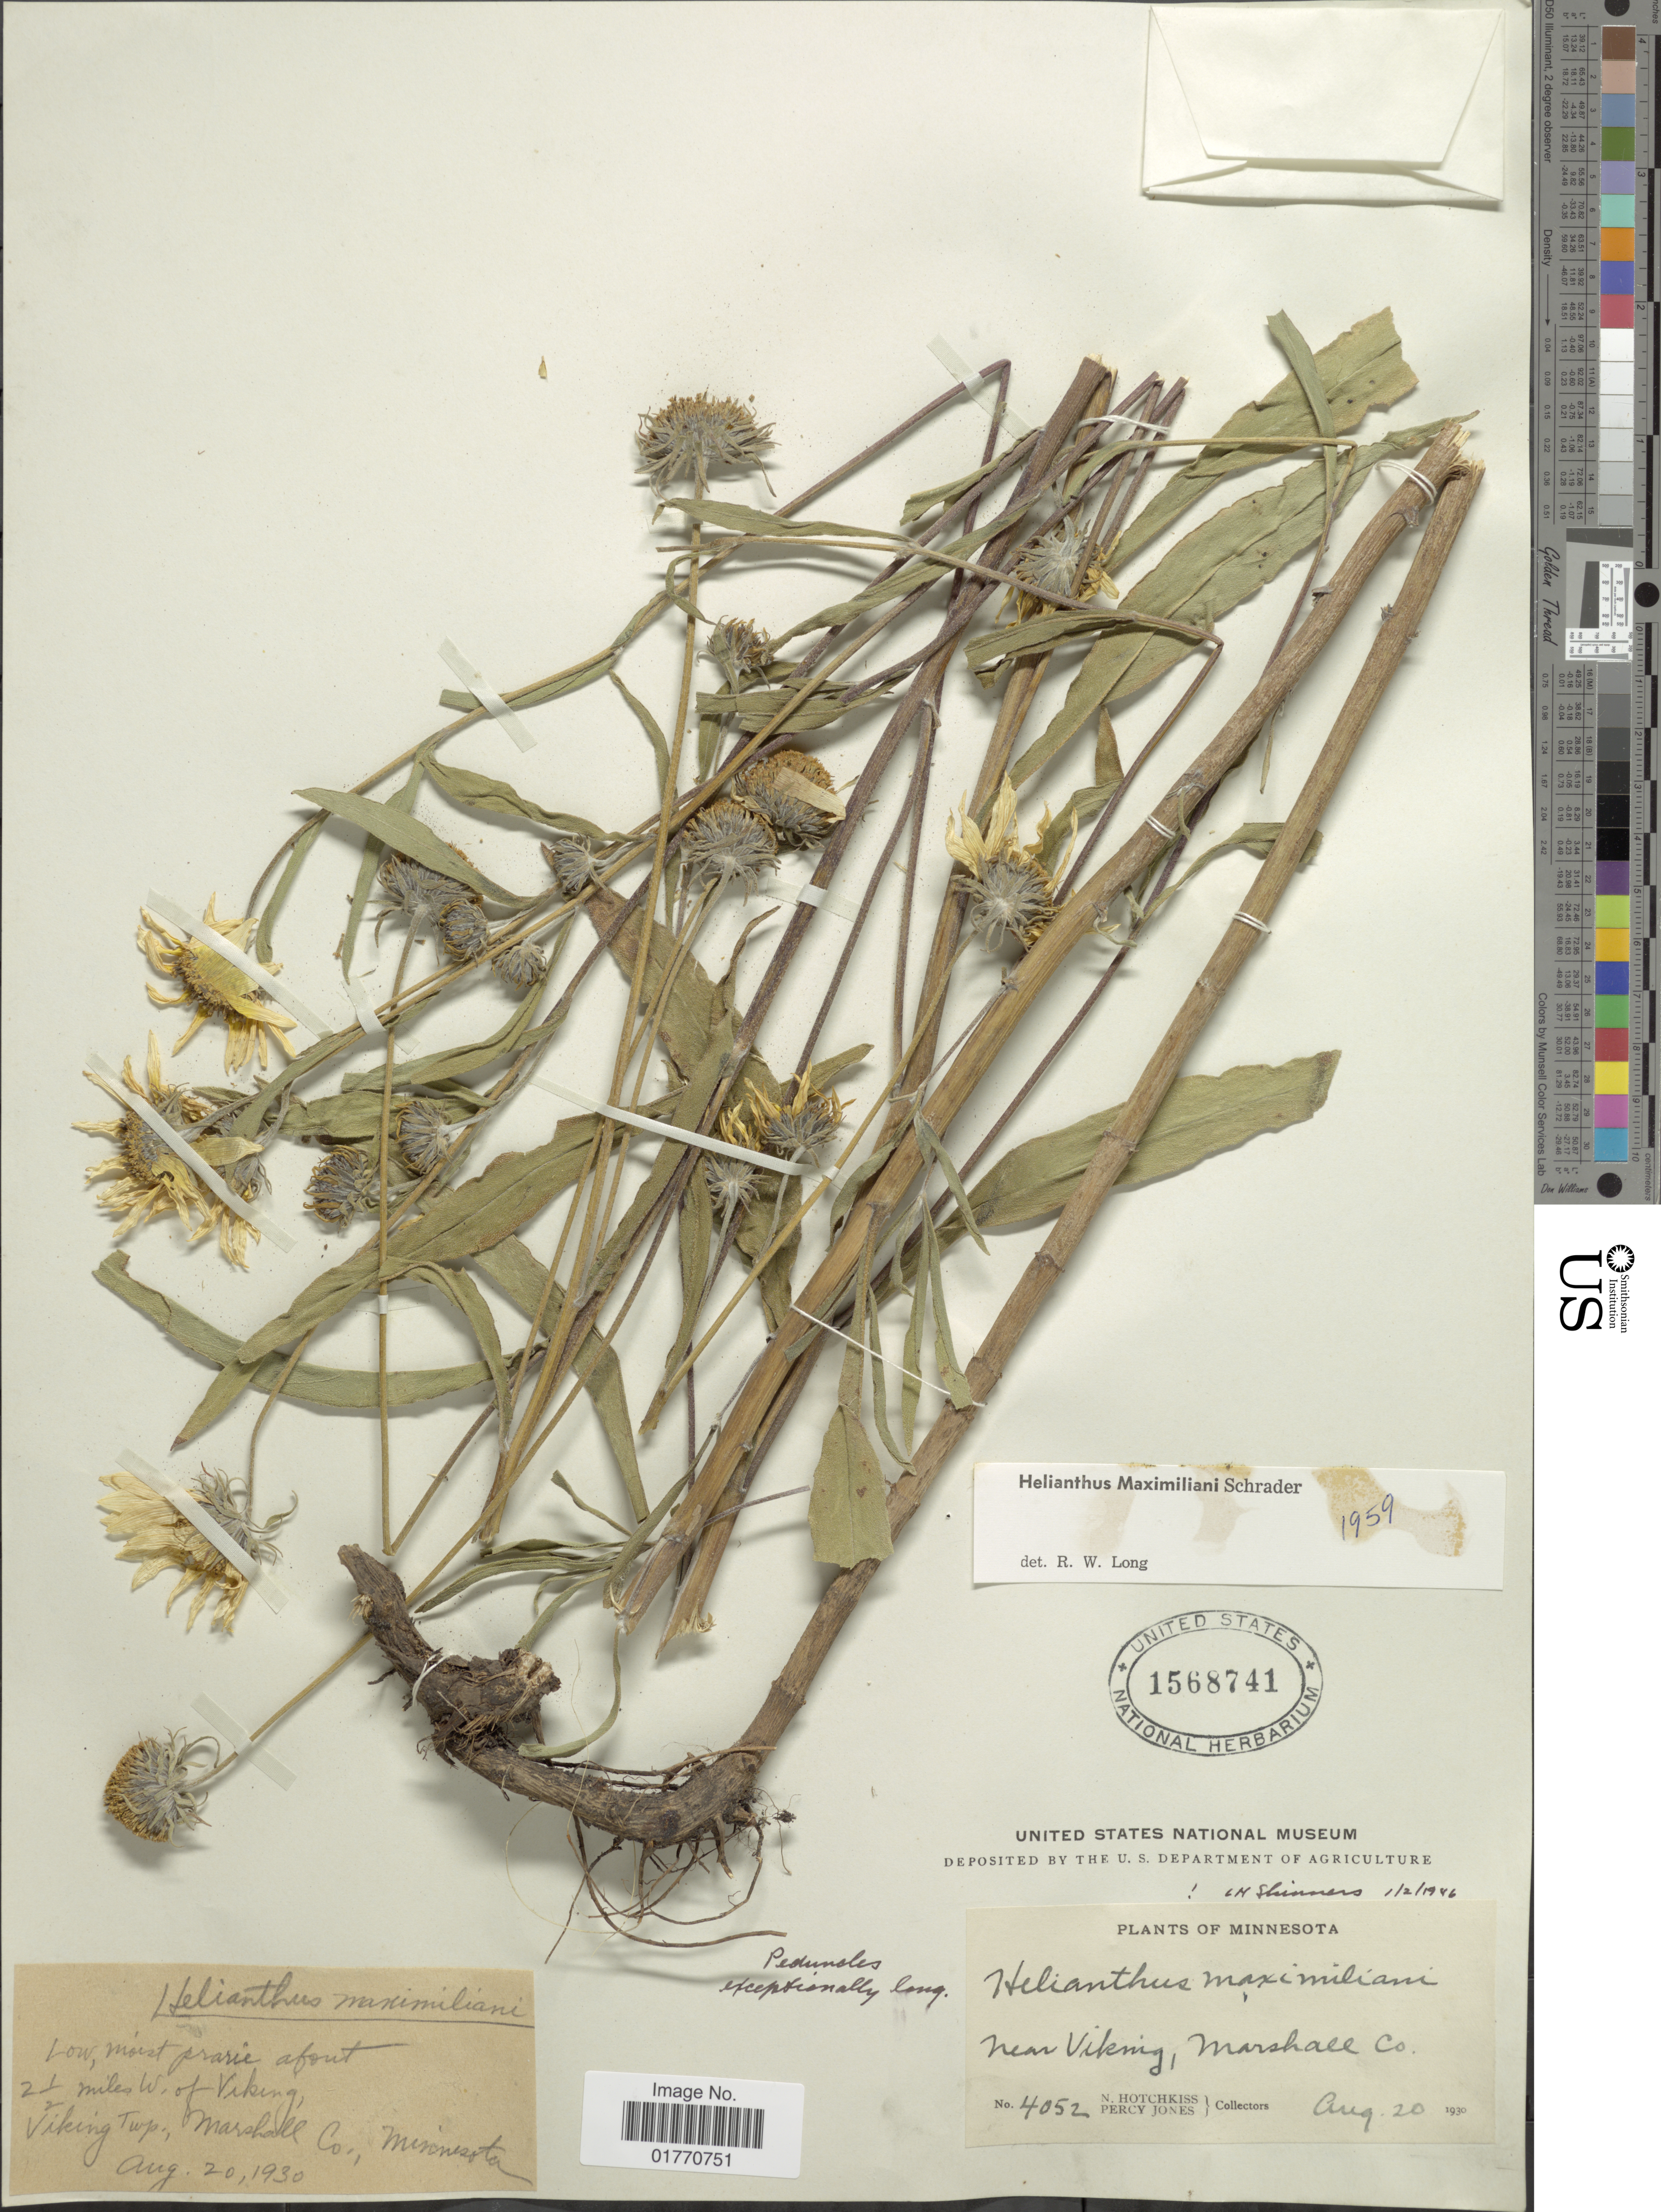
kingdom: Plantae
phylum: Tracheophyta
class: Magnoliopsida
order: Asterales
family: Asteraceae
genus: Helianthus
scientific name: Helianthus maximiliani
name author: Schrad.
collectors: N. Hotchkiss & P. Jones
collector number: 4052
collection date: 1930-08-20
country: United States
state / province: Minnesota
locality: Near Viking Twp., Marshall Co., 2½ miles W. of Viking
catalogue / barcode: US 1568741